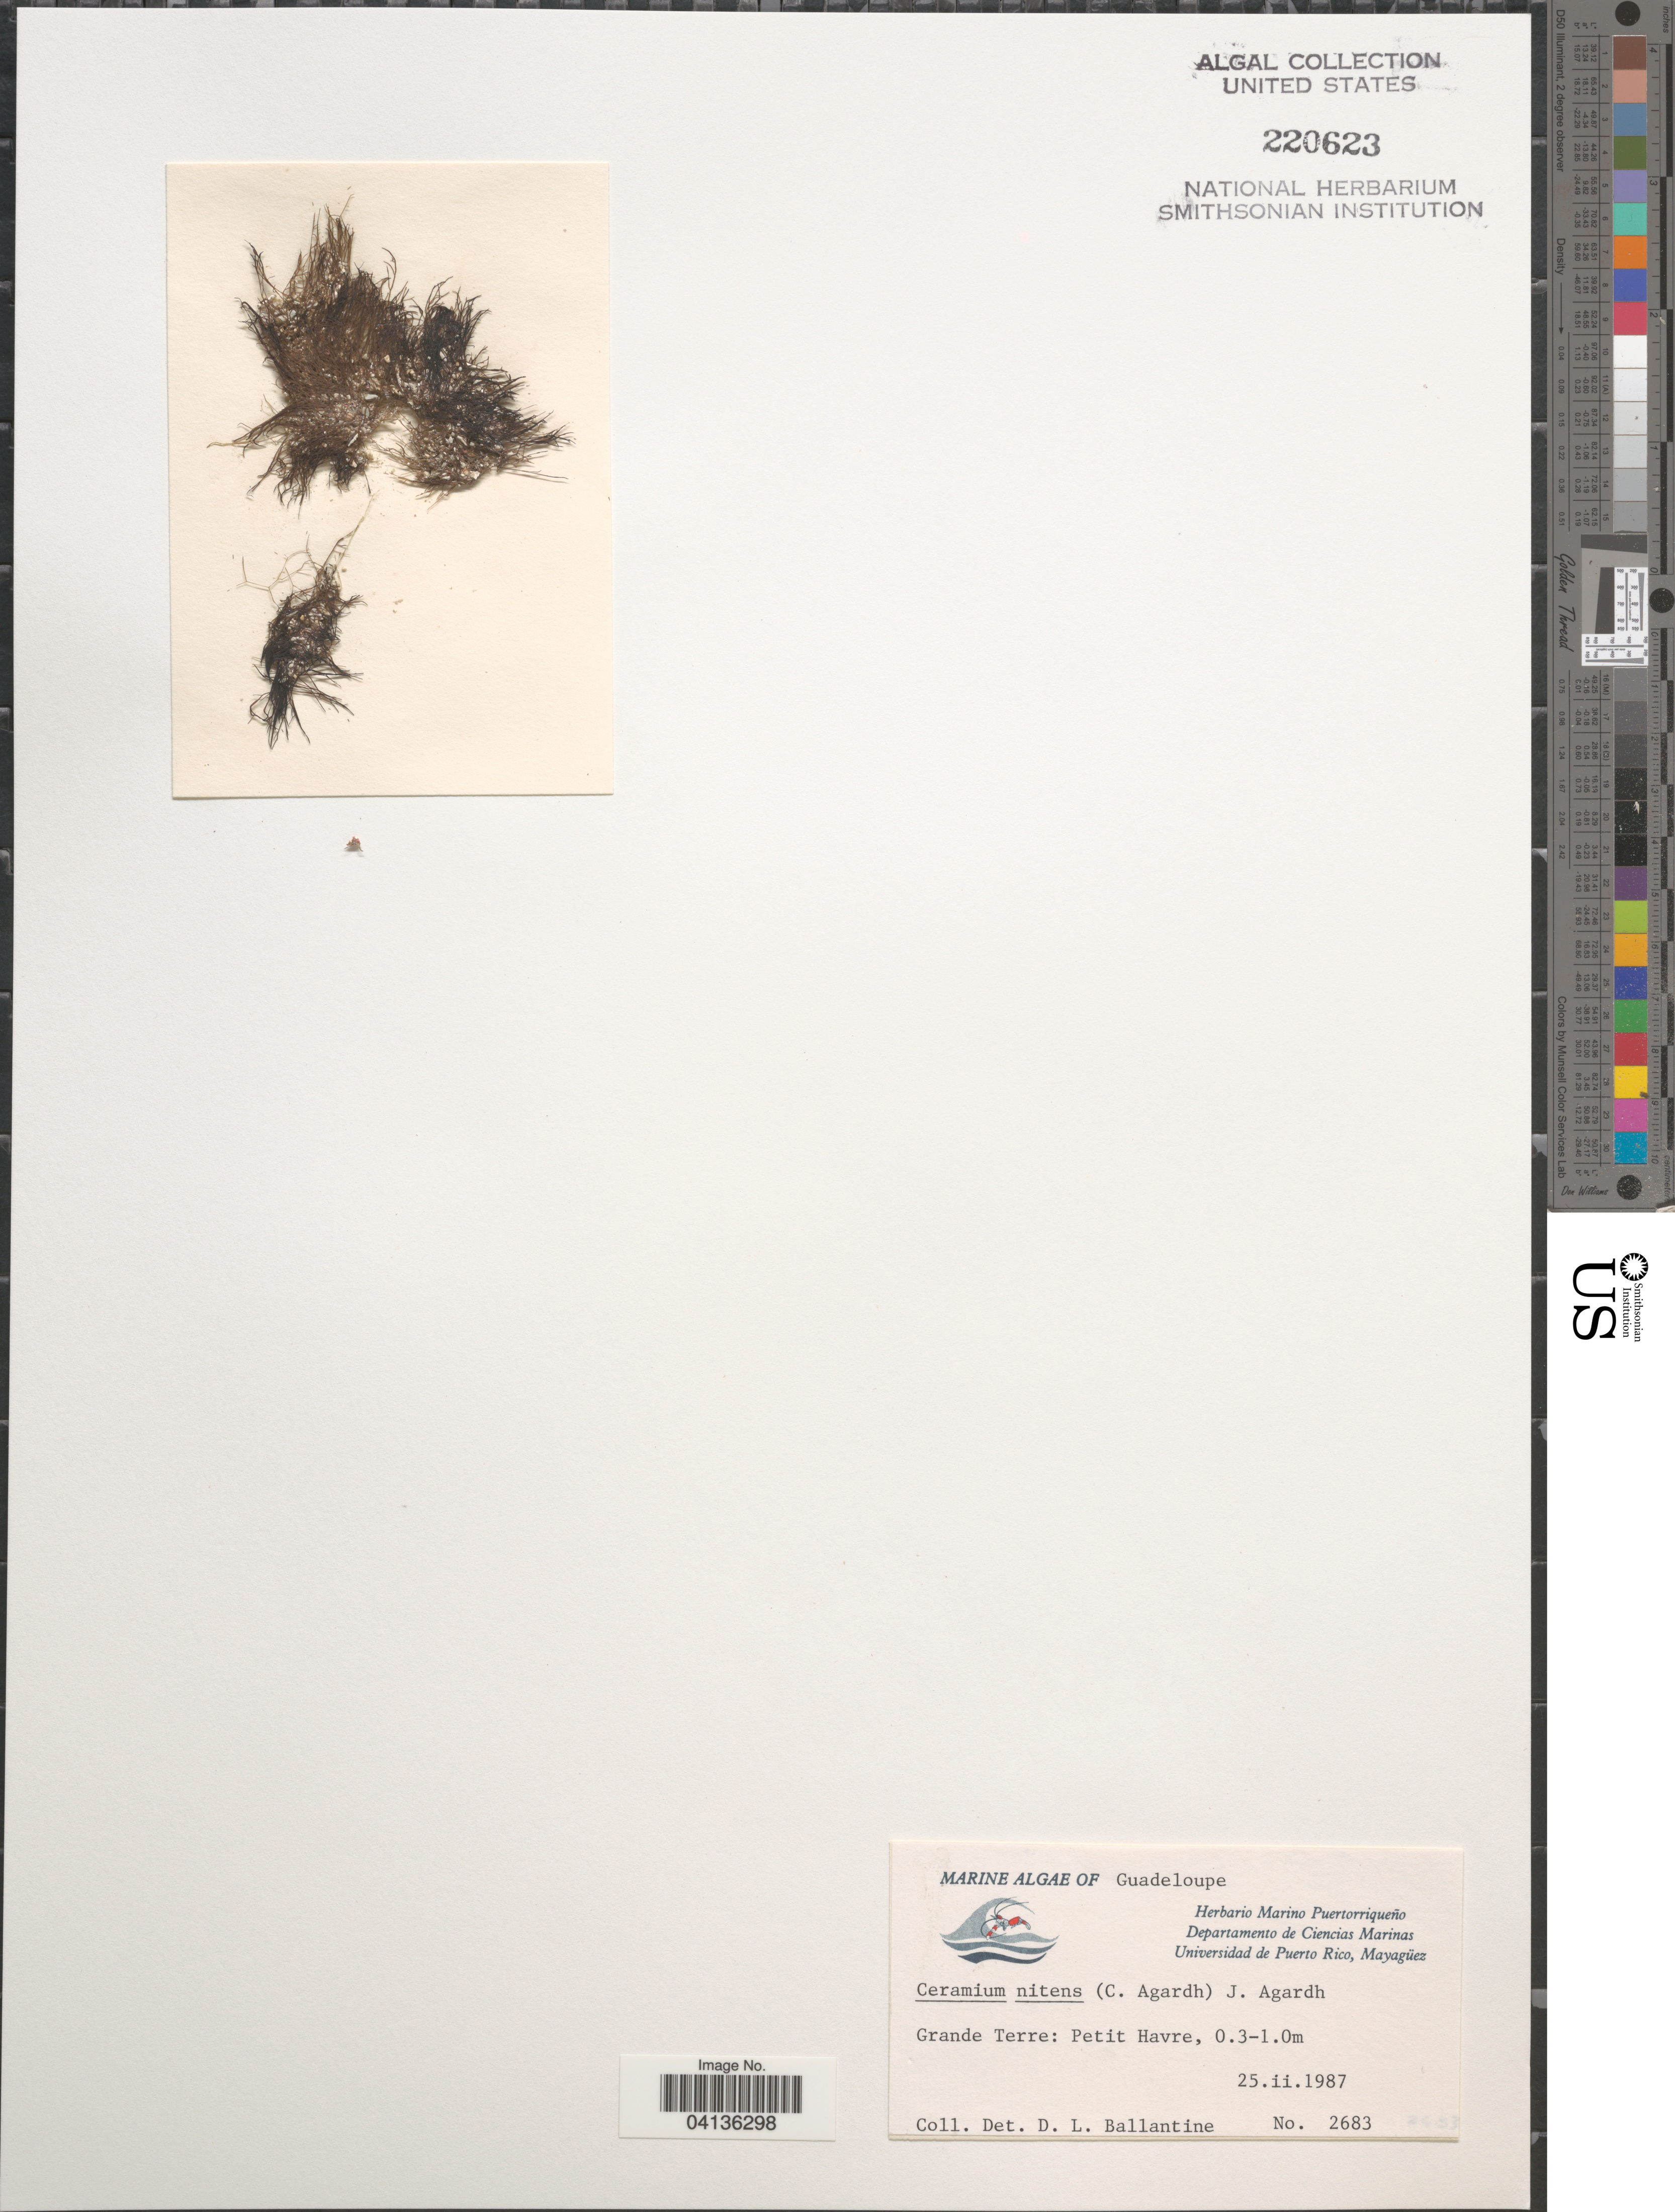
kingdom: Plantae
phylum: Rhodophyta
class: Florideophyceae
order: Ceramiales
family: Ceramiaceae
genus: Ceramium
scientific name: Ceramium nitens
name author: (C. Agardh) J. Agardh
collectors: D.L. Ballantine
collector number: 2683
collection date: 1987-02-25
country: Guadeloupe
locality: Grande Terre: Petit Havre.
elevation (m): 0.3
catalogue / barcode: US 220623